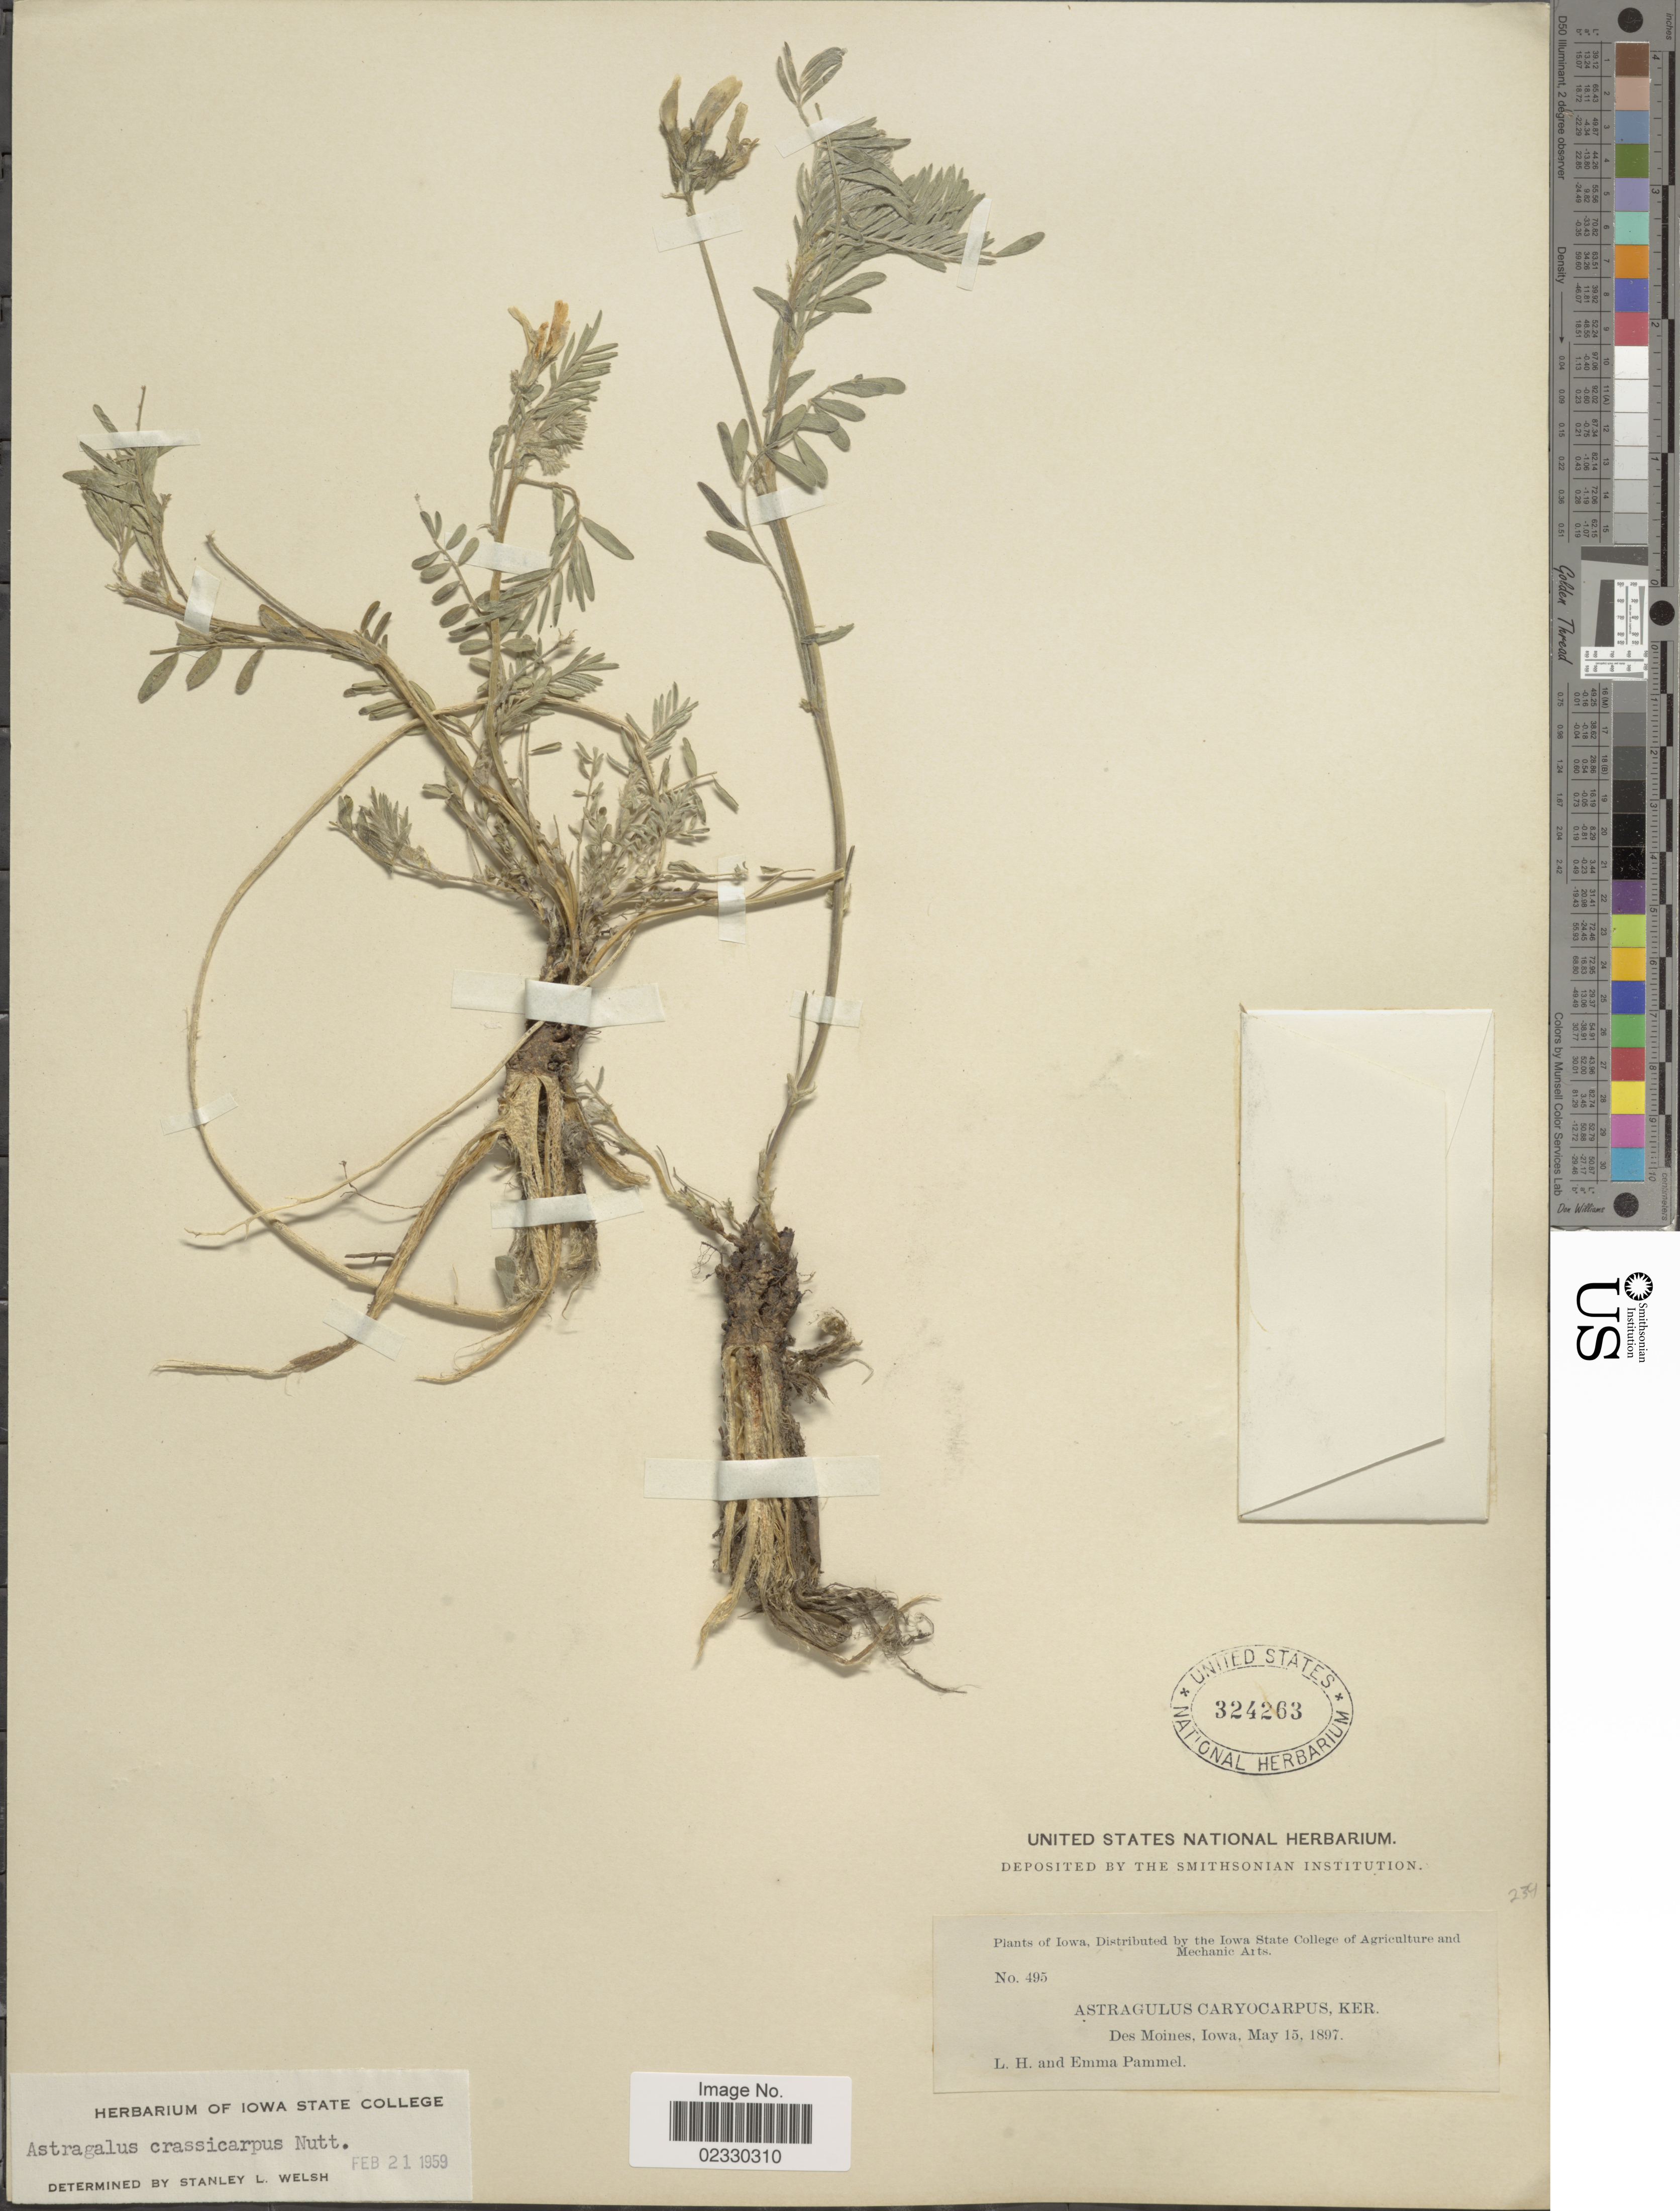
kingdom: Plantae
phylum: Tracheophyta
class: Magnoliopsida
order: Fabales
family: Fabaceae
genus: Astragalus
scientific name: Astragalus crassicarpus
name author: Nutt.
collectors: L. Pammel & E. Pammel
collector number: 495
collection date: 1897-05-15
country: United States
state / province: Iowa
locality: Des Maines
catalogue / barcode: US 324263